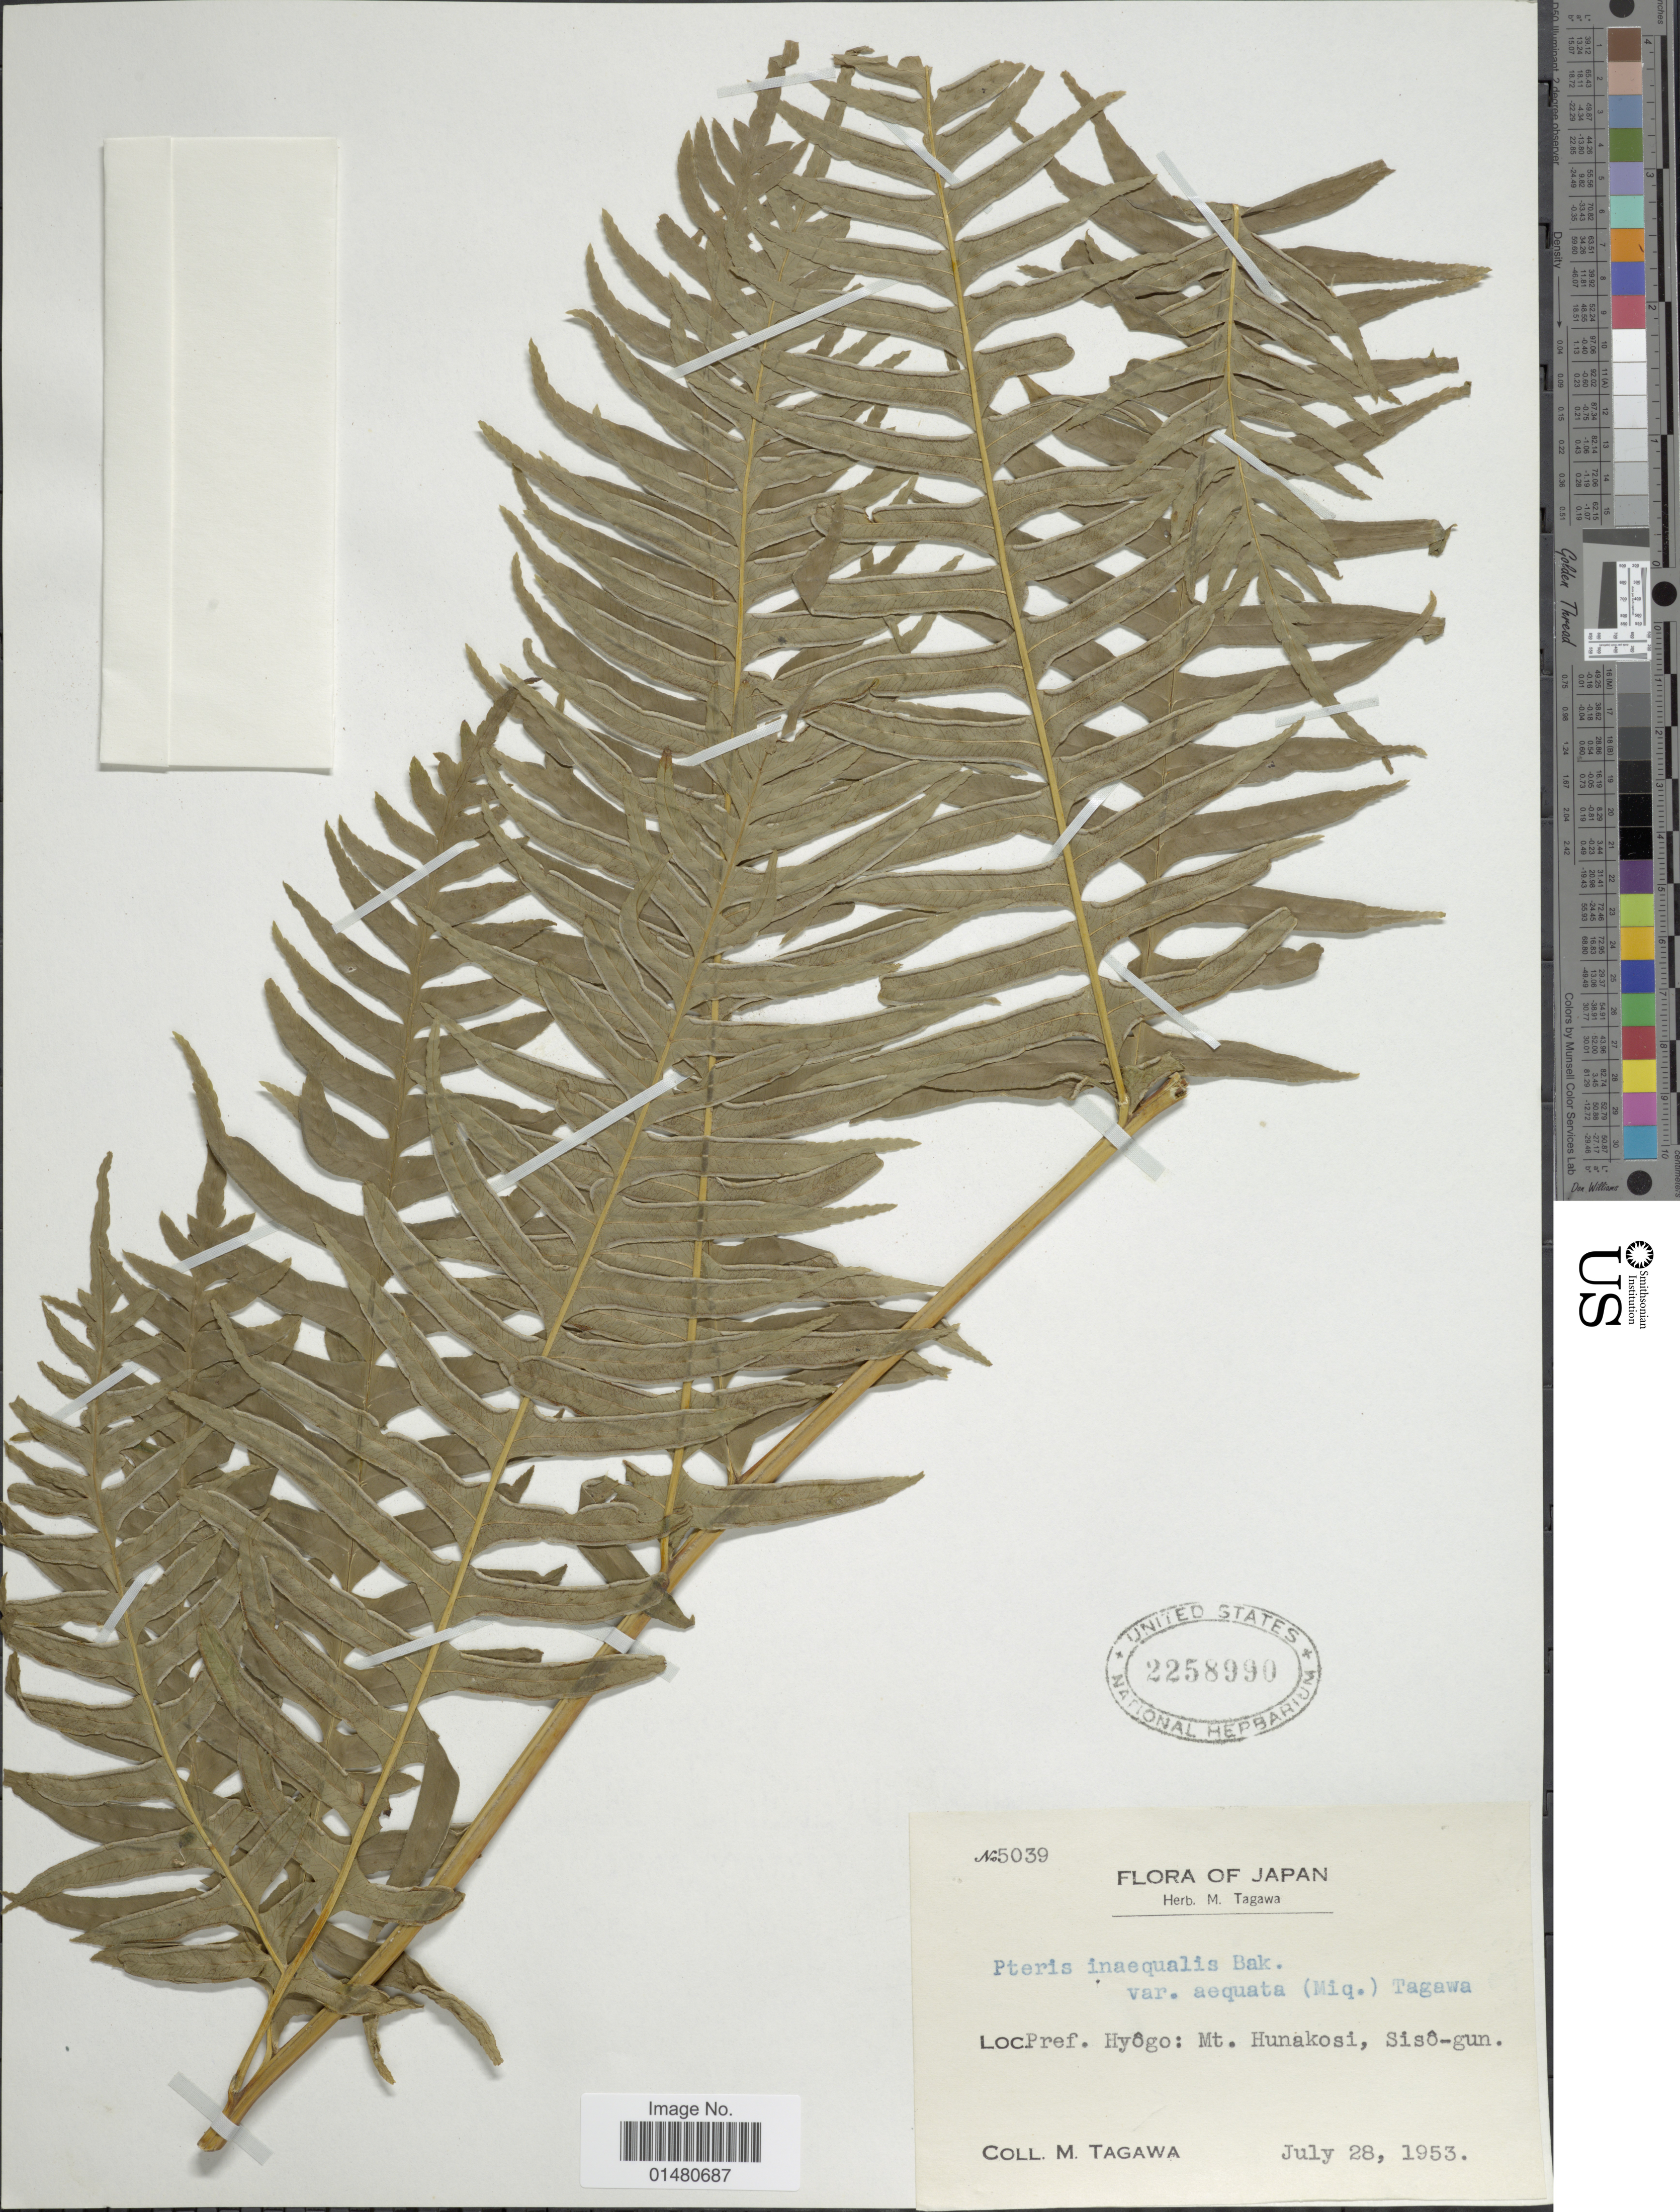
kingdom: Plantae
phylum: Tracheophyta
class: Polypodiopsida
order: Polypodiales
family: Pteridaceae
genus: Pteris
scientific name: Pteris inaequalis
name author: (Fée) Jenman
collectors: M. Tagawa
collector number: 5039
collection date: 1953-07-28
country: Japan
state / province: Hyogo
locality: Pref. Hyôgo: Mt Hunakosi, Sisiô-gun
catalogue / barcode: US 2258990